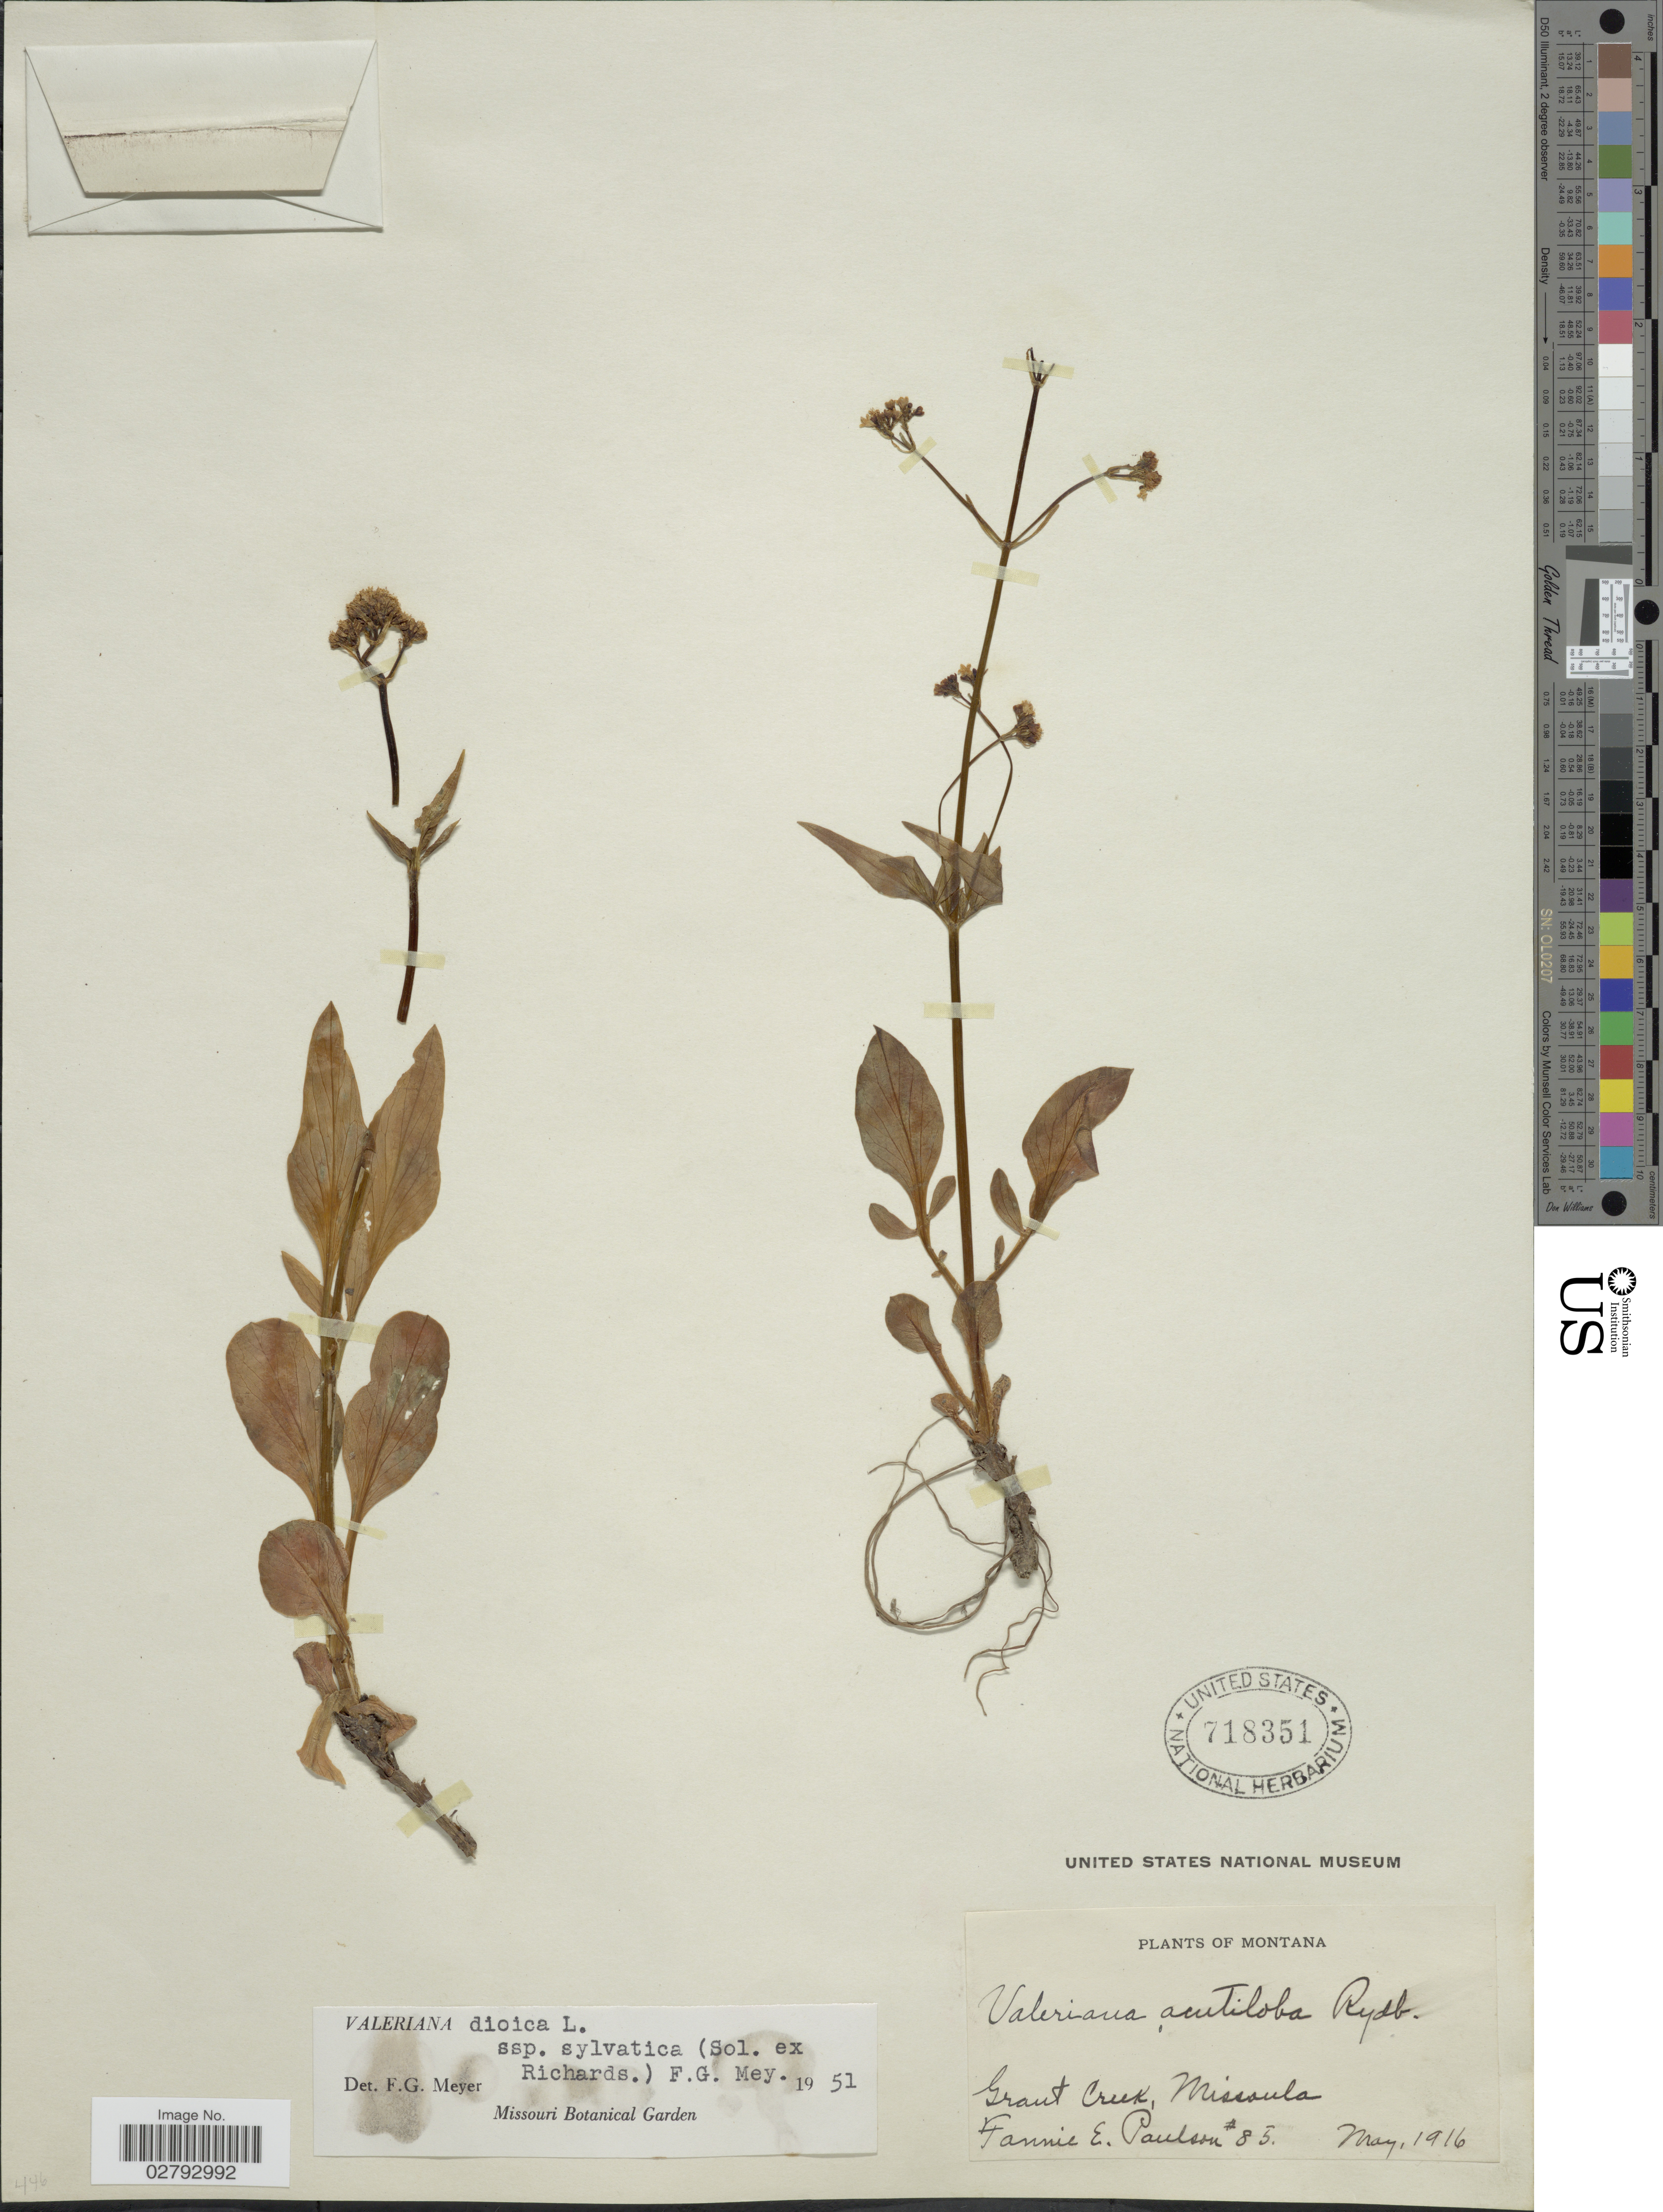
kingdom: Plantae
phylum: Tracheophyta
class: Magnoliopsida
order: Dipsacales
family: Caprifoliaceae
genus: Valeriana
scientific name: Valeriana dioica subsp. sylvatica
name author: (Sol. ex Richardson) F.G. Mey.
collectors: F. Paulson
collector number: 85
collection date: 1916-05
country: United States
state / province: Montana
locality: Grant Creek, Missoula.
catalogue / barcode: US 718351